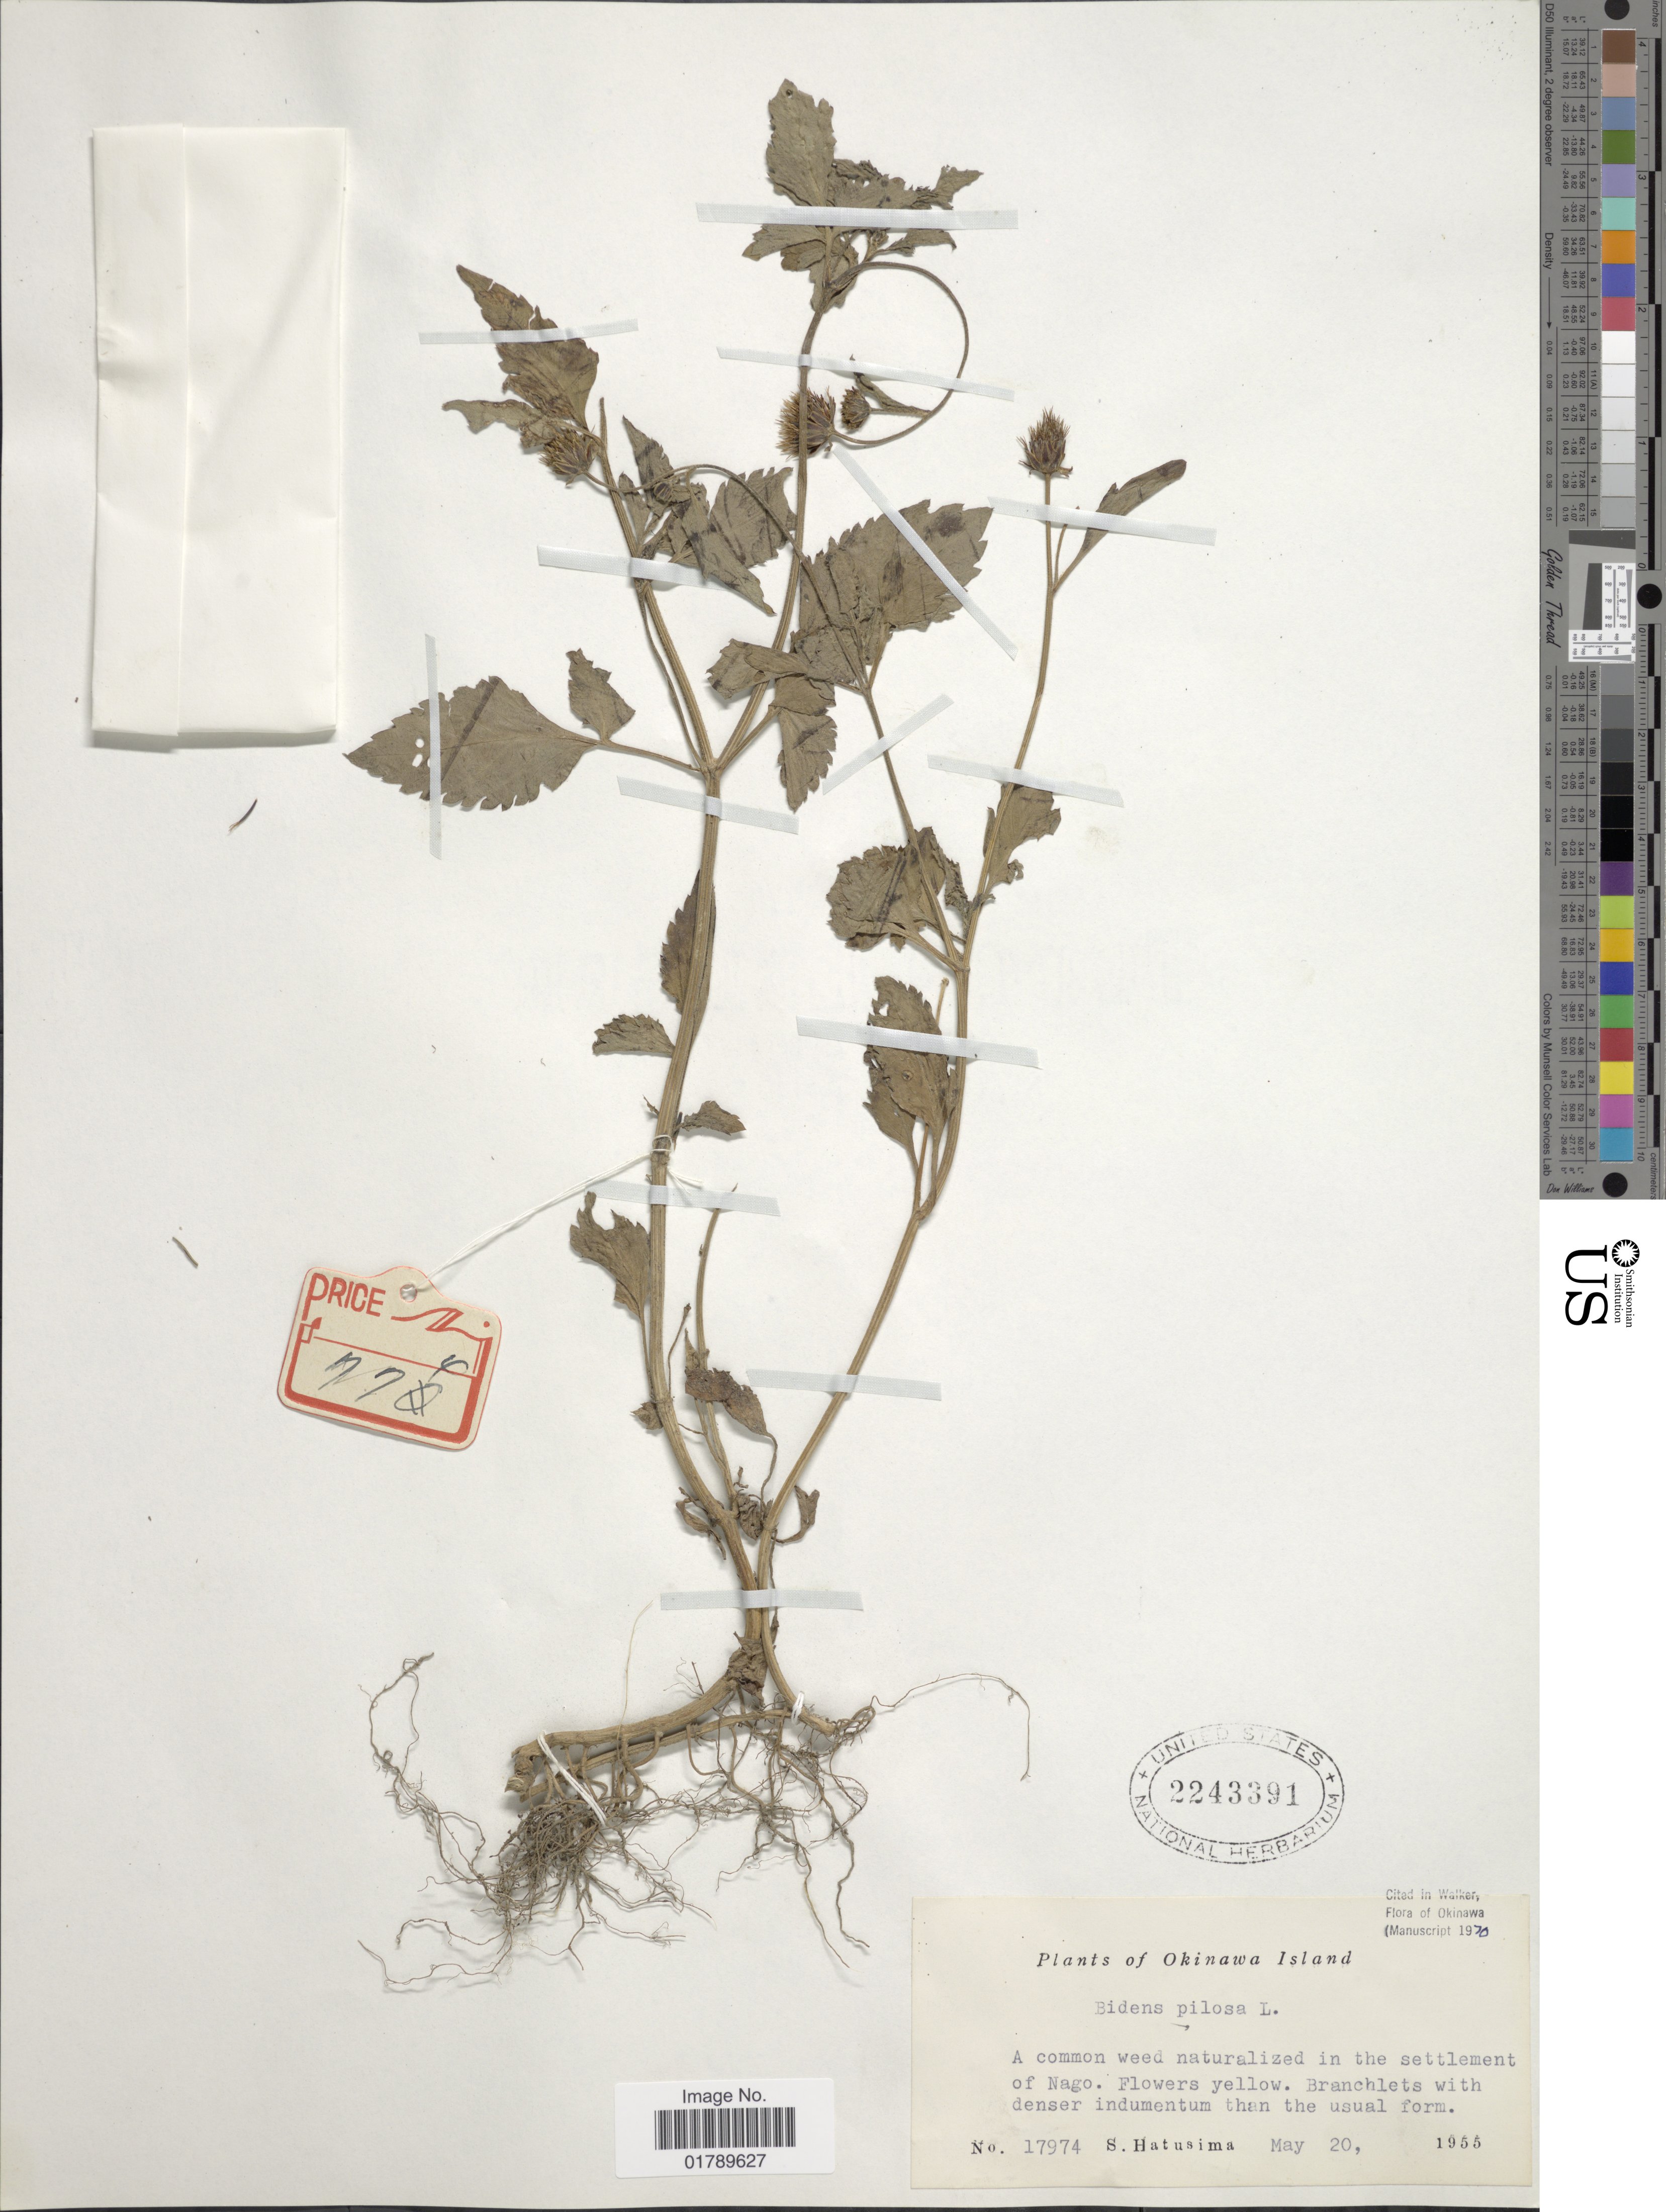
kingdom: Plantae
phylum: Tracheophyta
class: Magnoliopsida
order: Asterales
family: Asteraceae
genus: Bidens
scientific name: Bidens pilosa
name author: L.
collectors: S. Hatusima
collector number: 17974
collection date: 1955-05-20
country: Japan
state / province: Okinawa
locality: Okinawa Island. in the settlement of Nago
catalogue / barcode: US 2243391